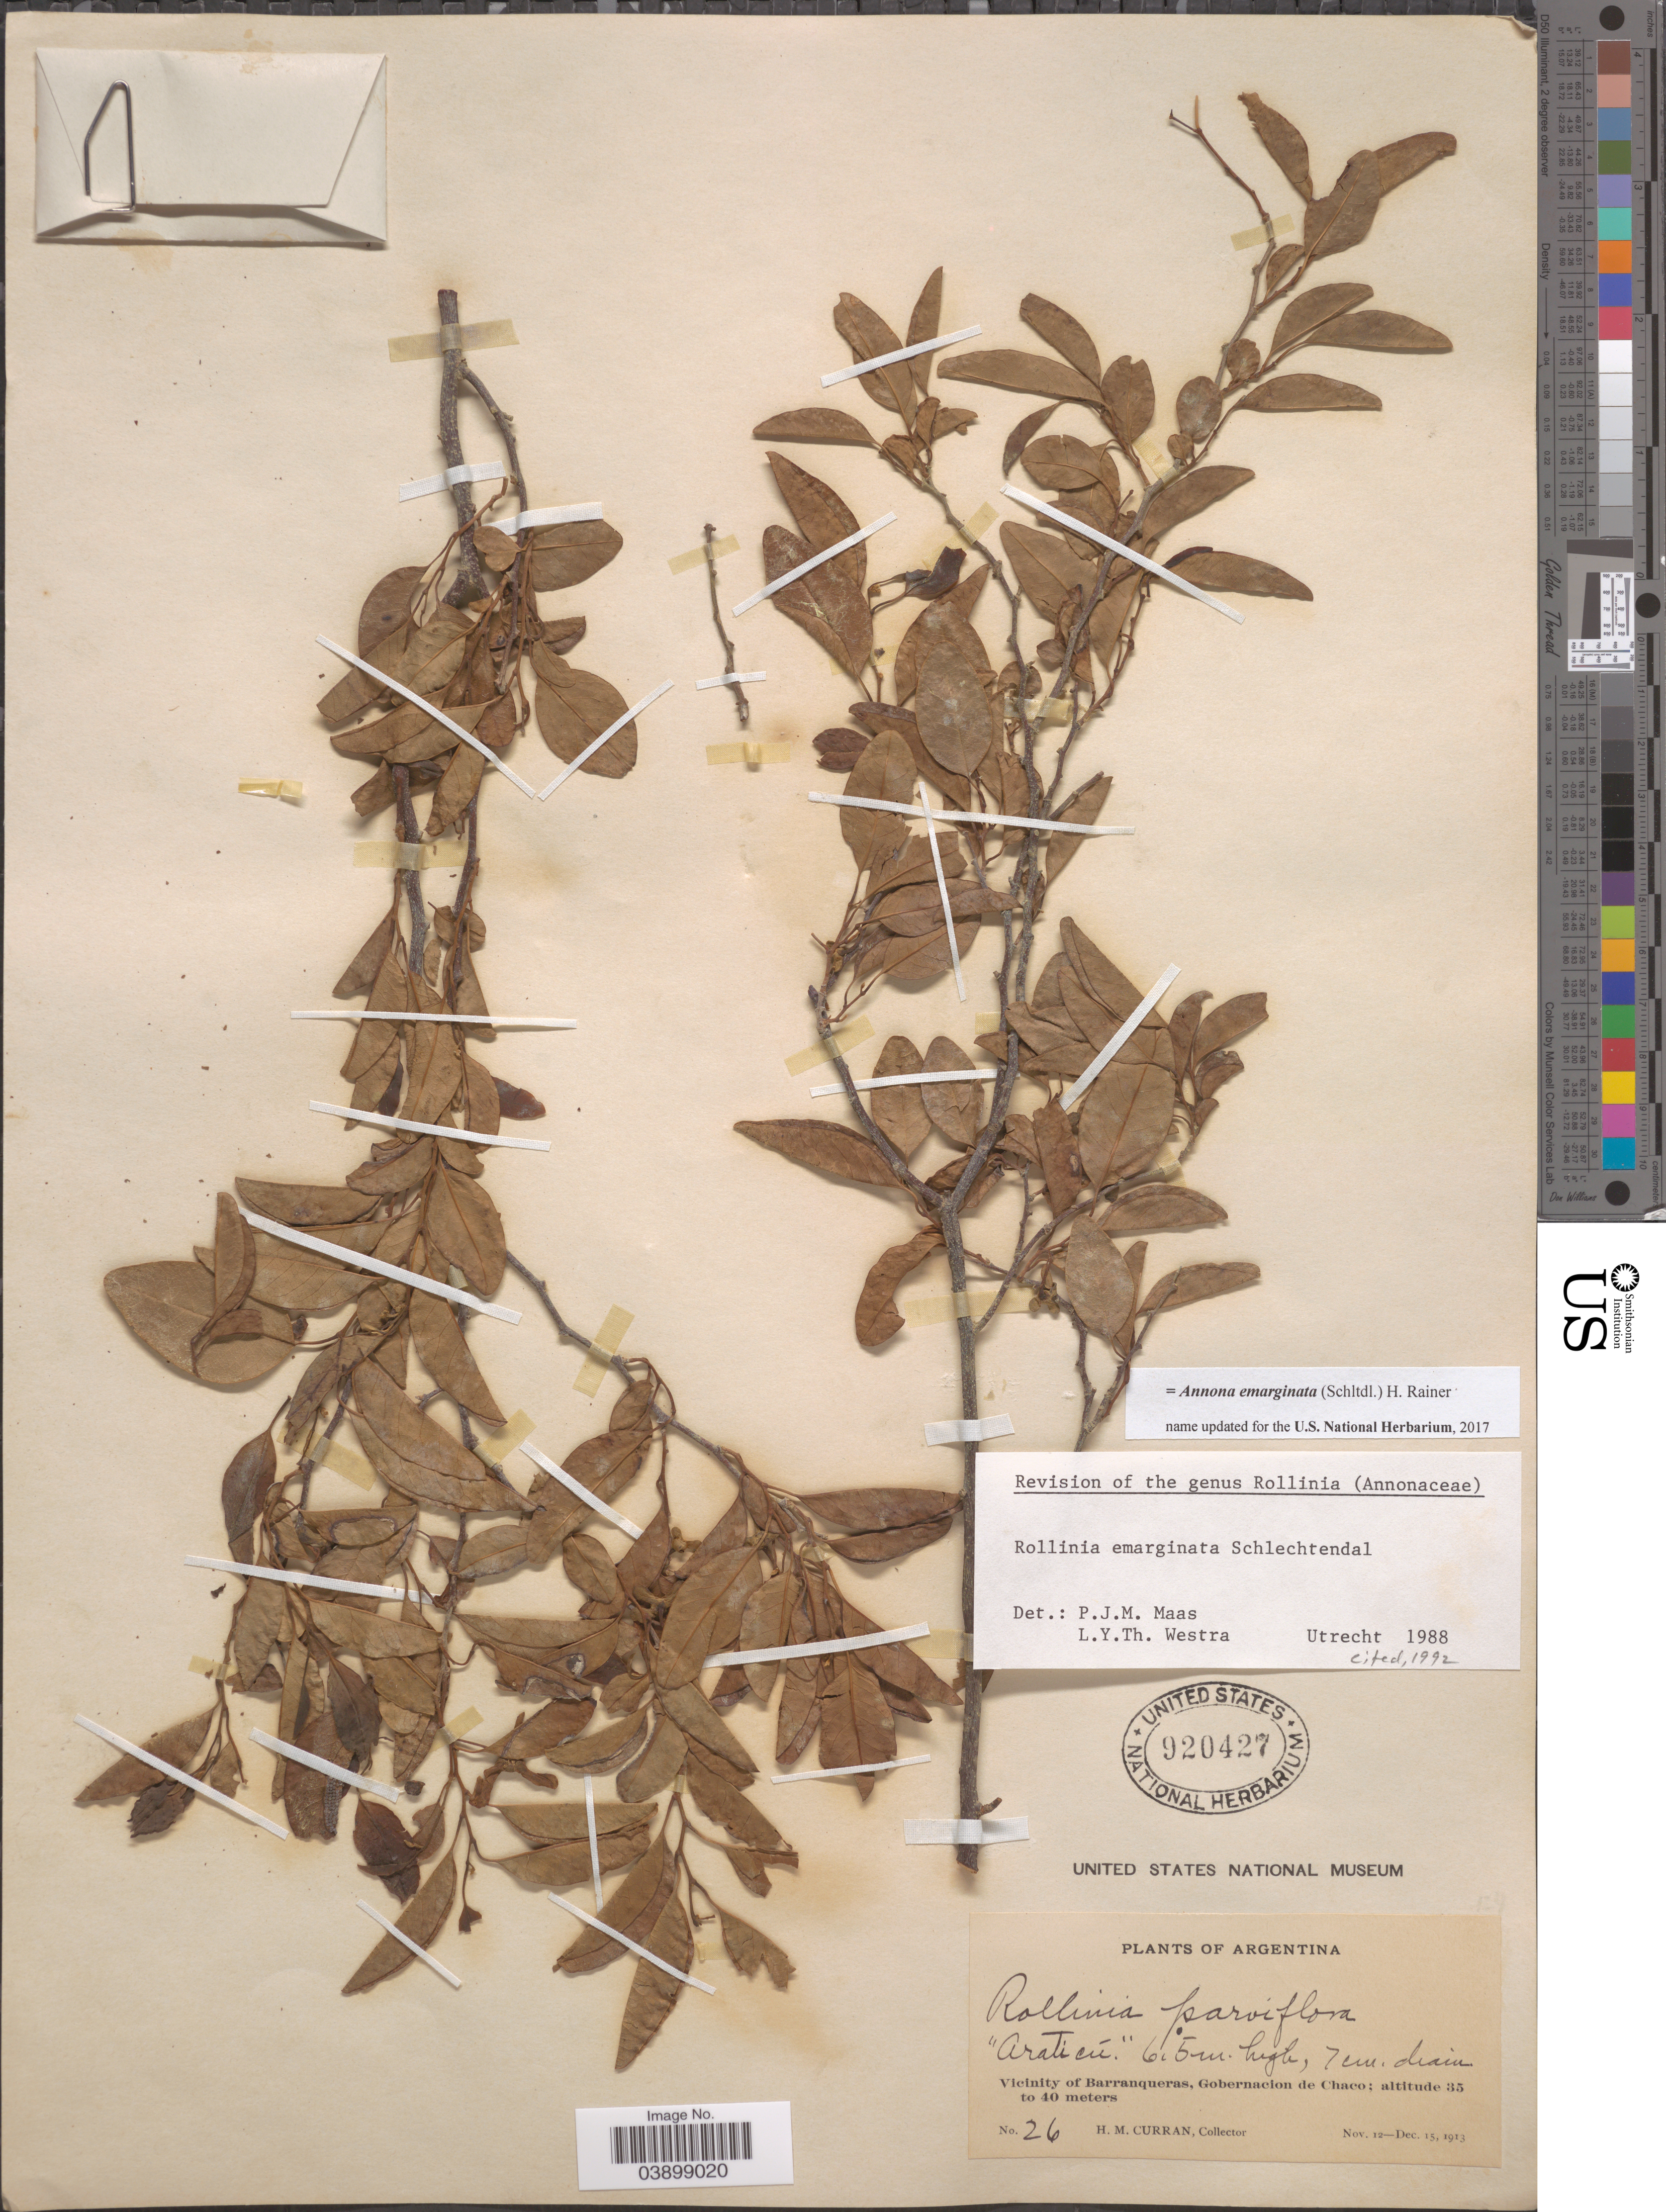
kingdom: Plantae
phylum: Tracheophyta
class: Magnoliopsida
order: Magnoliales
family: Annonaceae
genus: Annona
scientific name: Annona emarginata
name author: (Schltdl.) H. Rainer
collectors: H. M. Curran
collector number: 26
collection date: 1913-11-12/1913-12-15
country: Argentina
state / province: Chaco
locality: Vicinity of Barranqueras, Gobernacion de Chaco.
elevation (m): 35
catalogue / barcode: US 920427